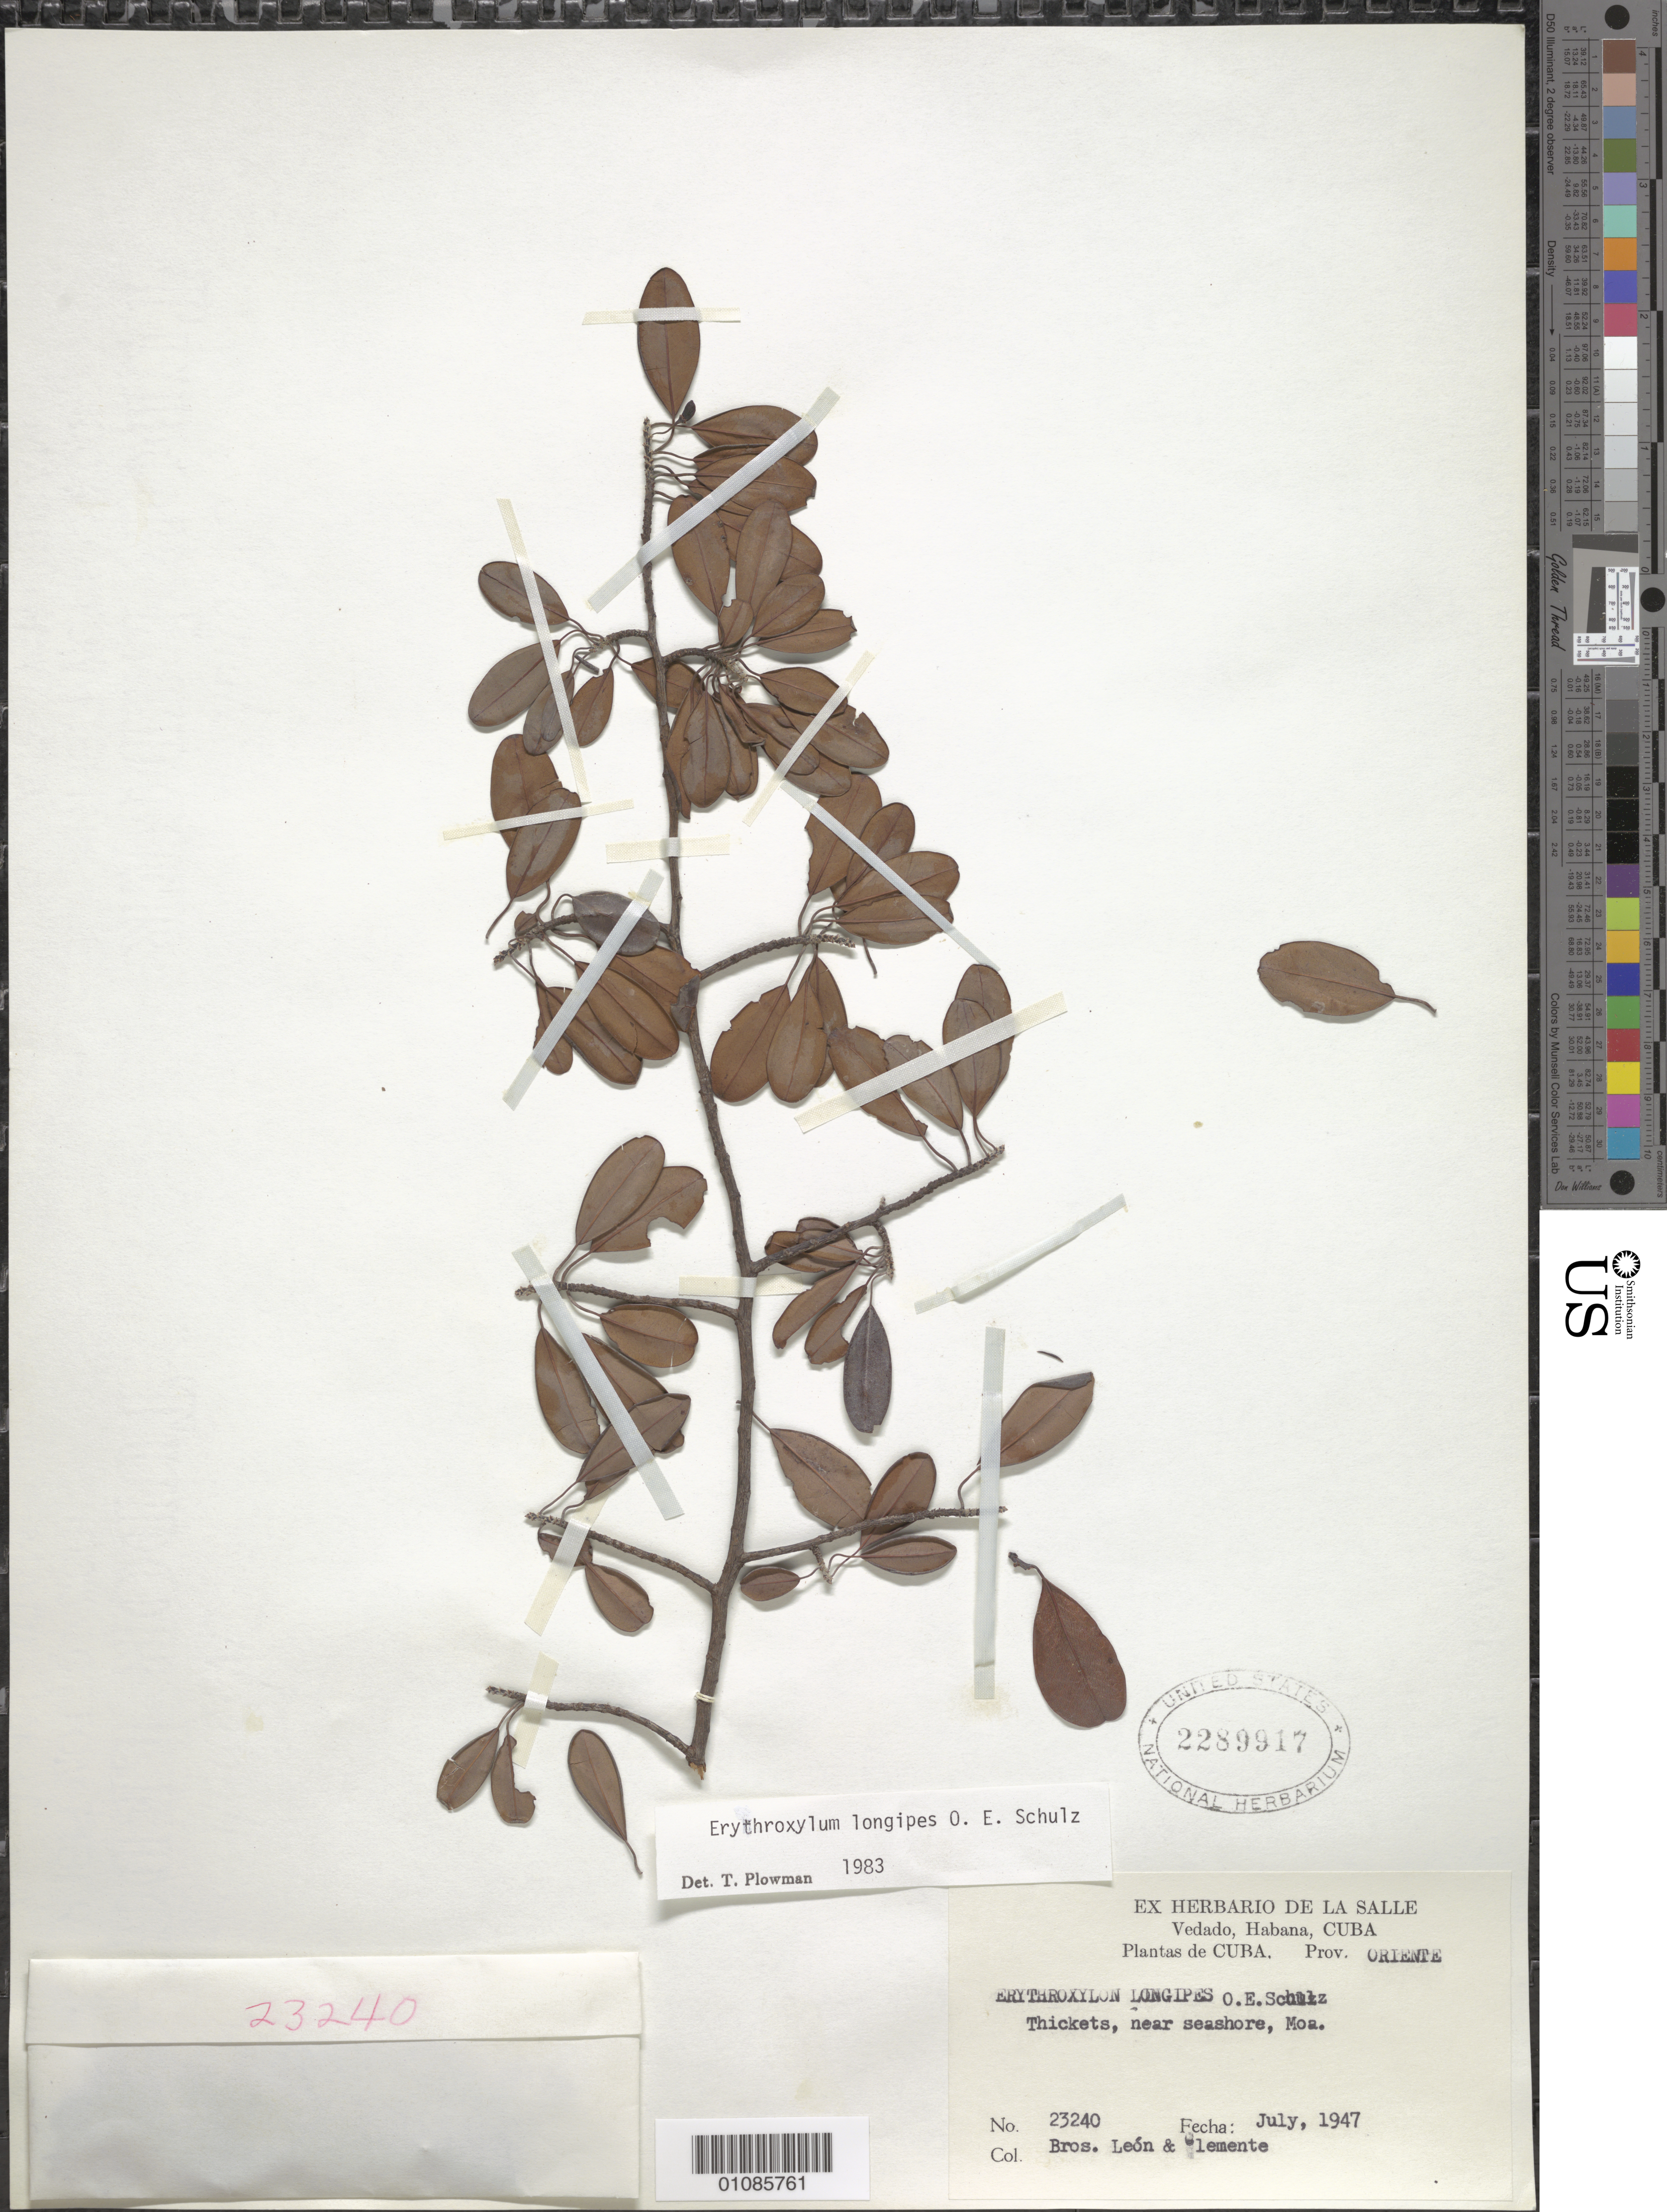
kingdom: Plantae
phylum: Tracheophyta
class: Magnoliopsida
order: Malpighiales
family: Erythroxylaceae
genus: Erythroxylum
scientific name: Erythroxylum longipes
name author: O.E. Schulz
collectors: Bro. León & Bro. Clemente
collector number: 23240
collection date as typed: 09 Jul 1947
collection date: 1947-07-09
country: Cuba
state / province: Holguín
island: Cuba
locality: Moa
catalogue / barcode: US 2289917